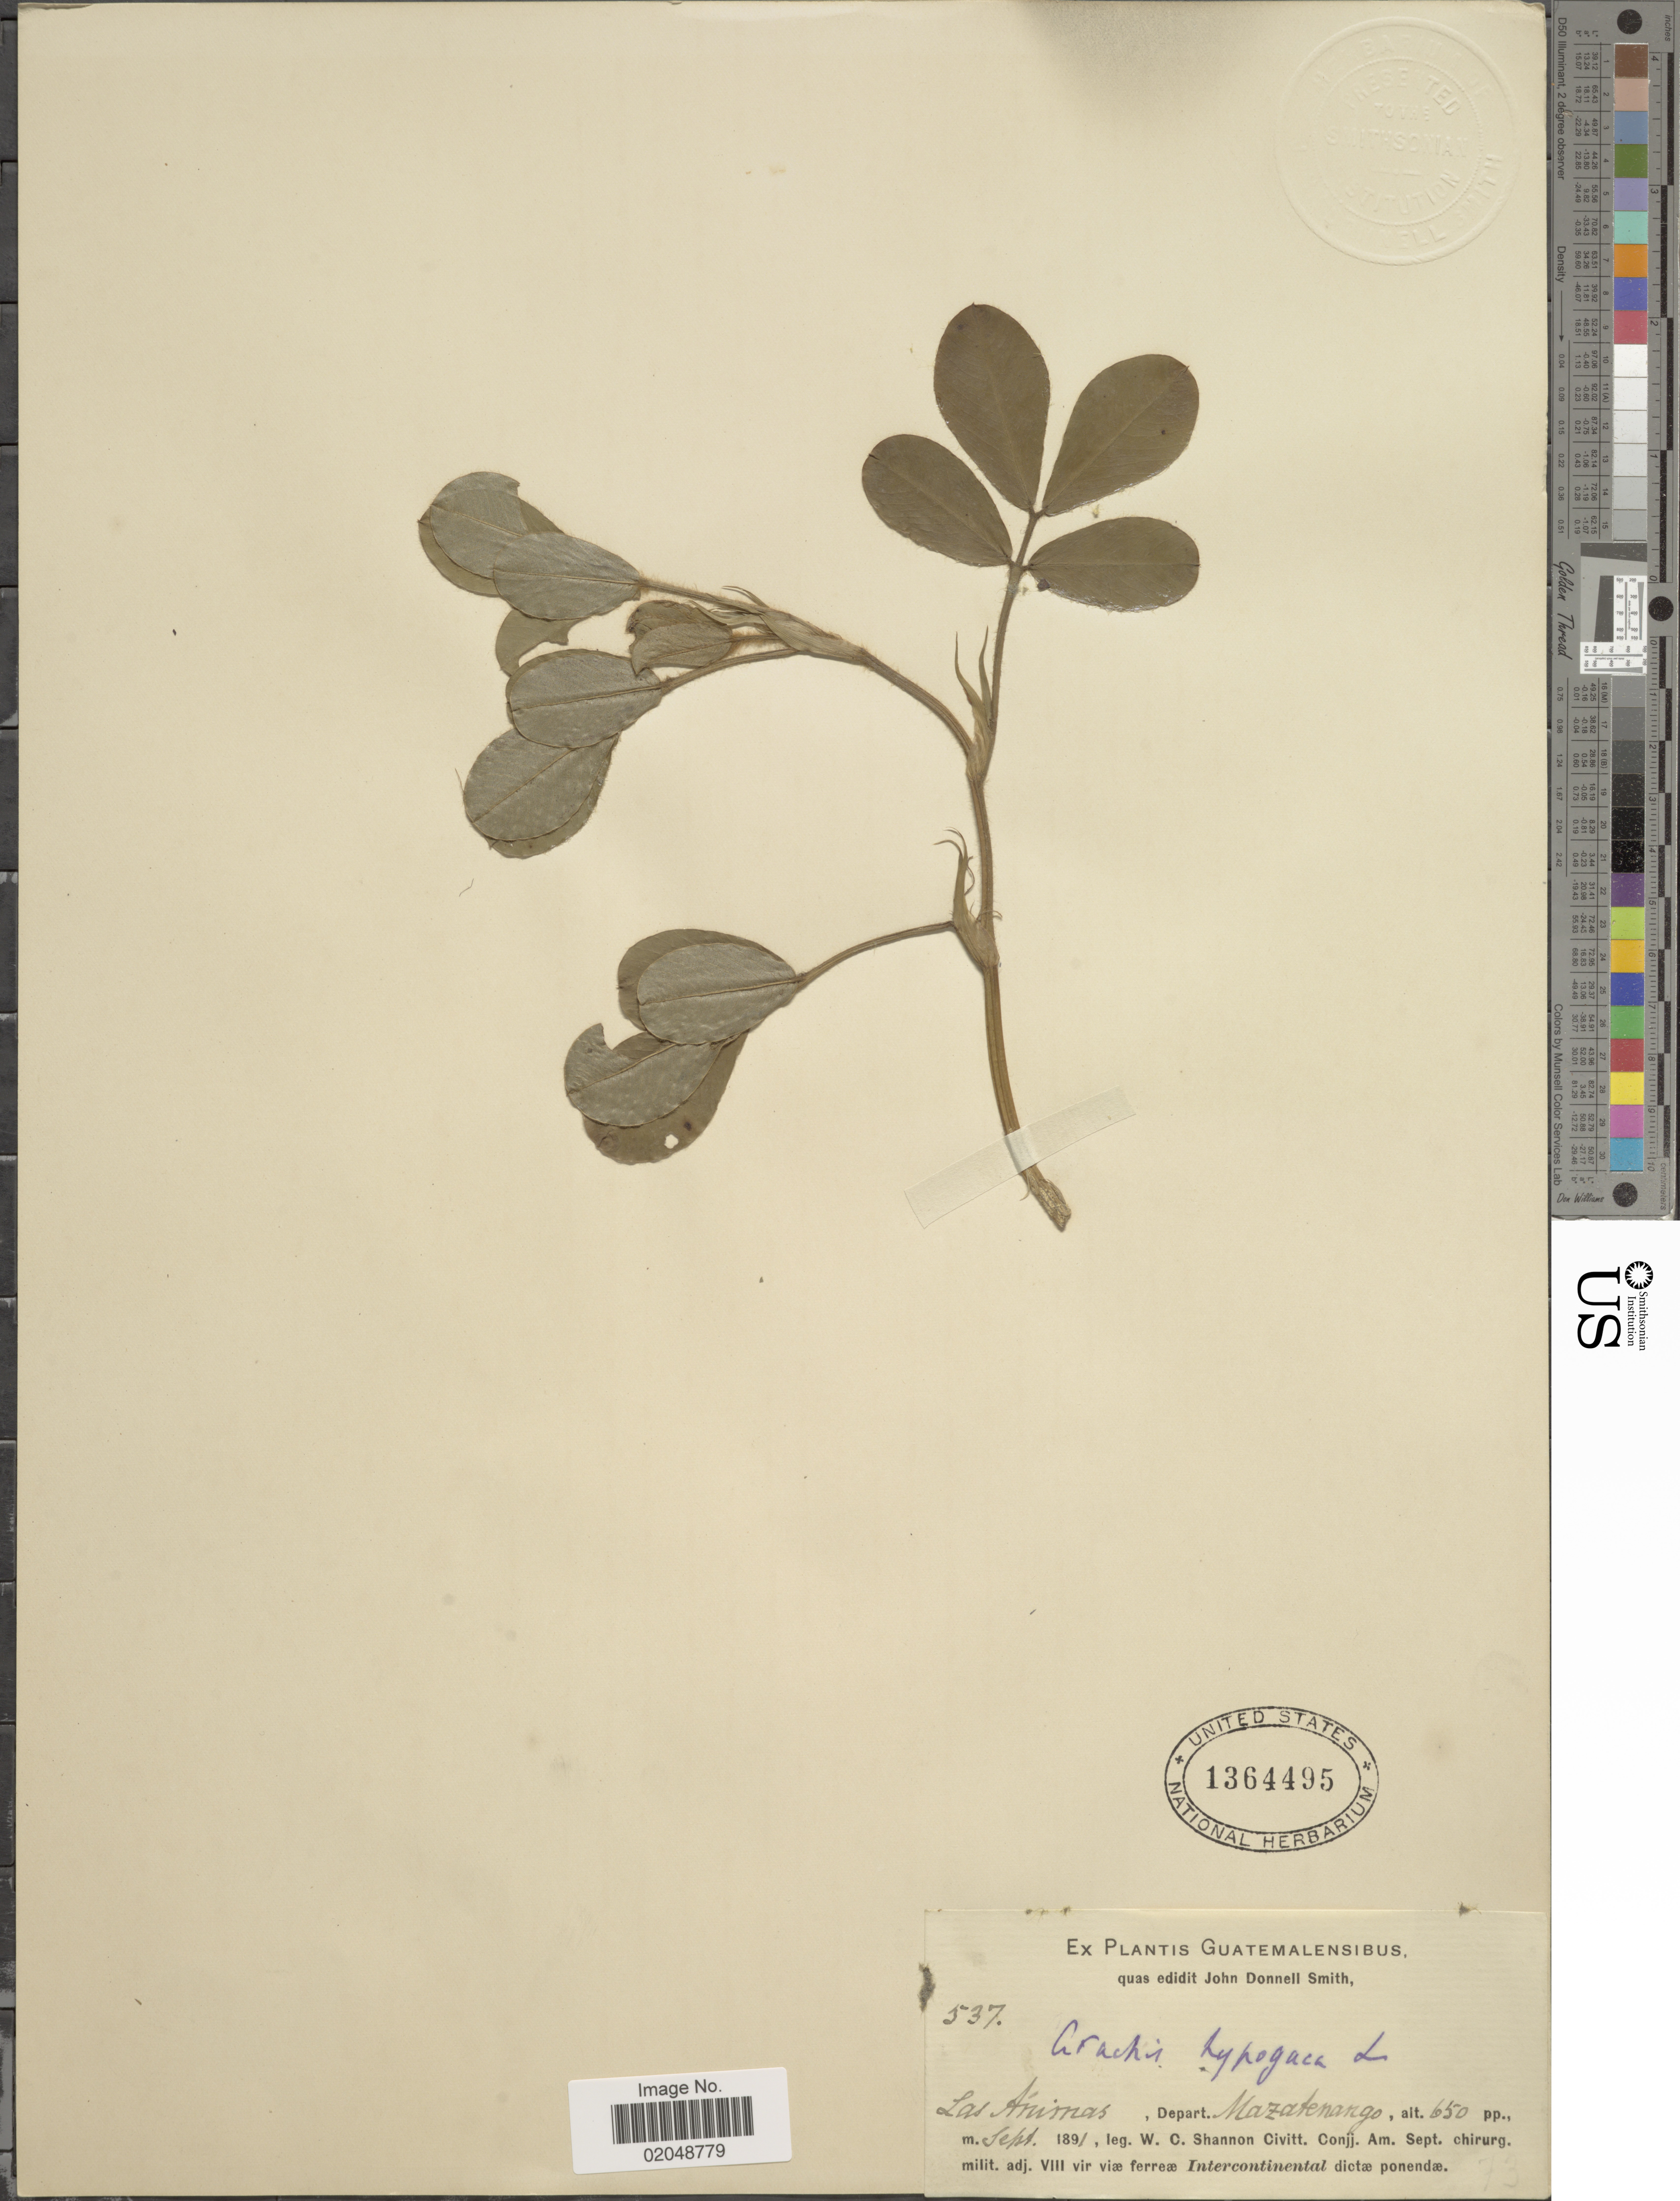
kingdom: Plantae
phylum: Tracheophyta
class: Magnoliopsida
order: Fabales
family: Fabaceae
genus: Arachis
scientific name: Arachis hypogaea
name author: L.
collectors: W. C. Shannon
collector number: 537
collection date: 1891-09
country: Guatemala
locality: Las Animas, Depart Mazatenango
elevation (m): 198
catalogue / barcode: US 1364495